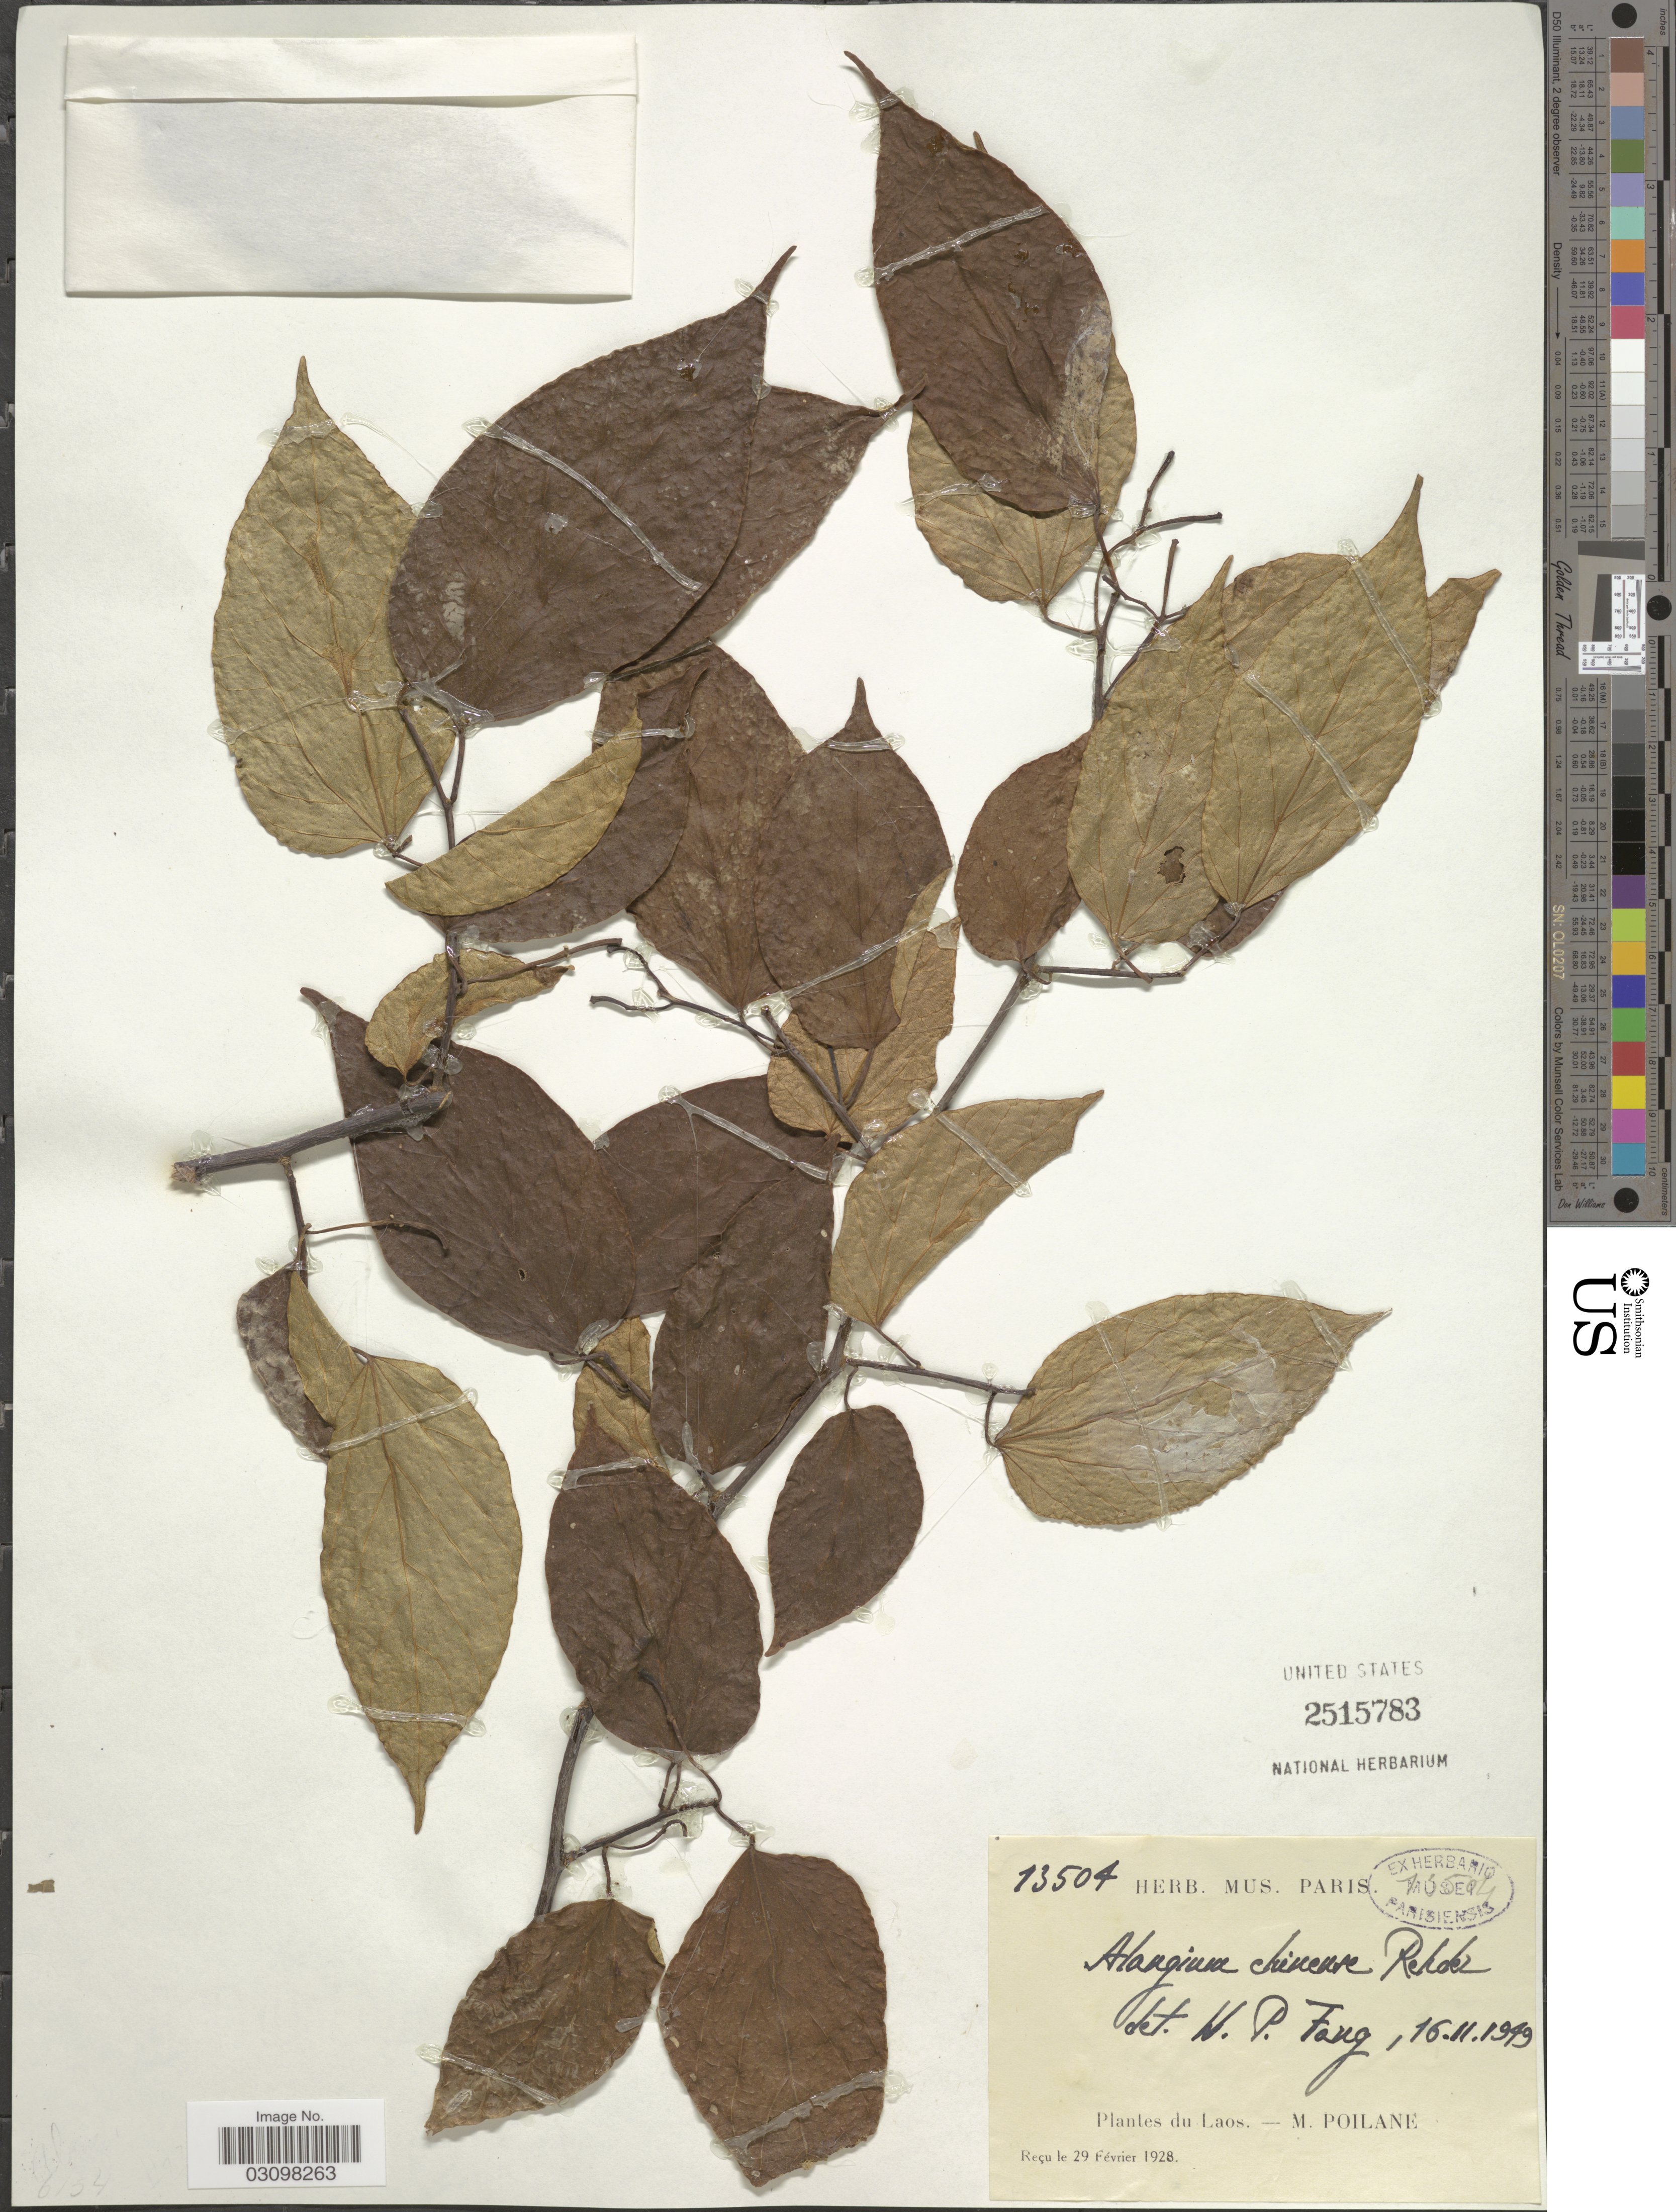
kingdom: Plantae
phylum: Tracheophyta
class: Magnoliopsida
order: Cornales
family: Cornaceae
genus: Alangium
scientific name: Alangium chinense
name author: (Harms) Rehder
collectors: M. Poilane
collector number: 13504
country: Laos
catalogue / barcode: US 2515783